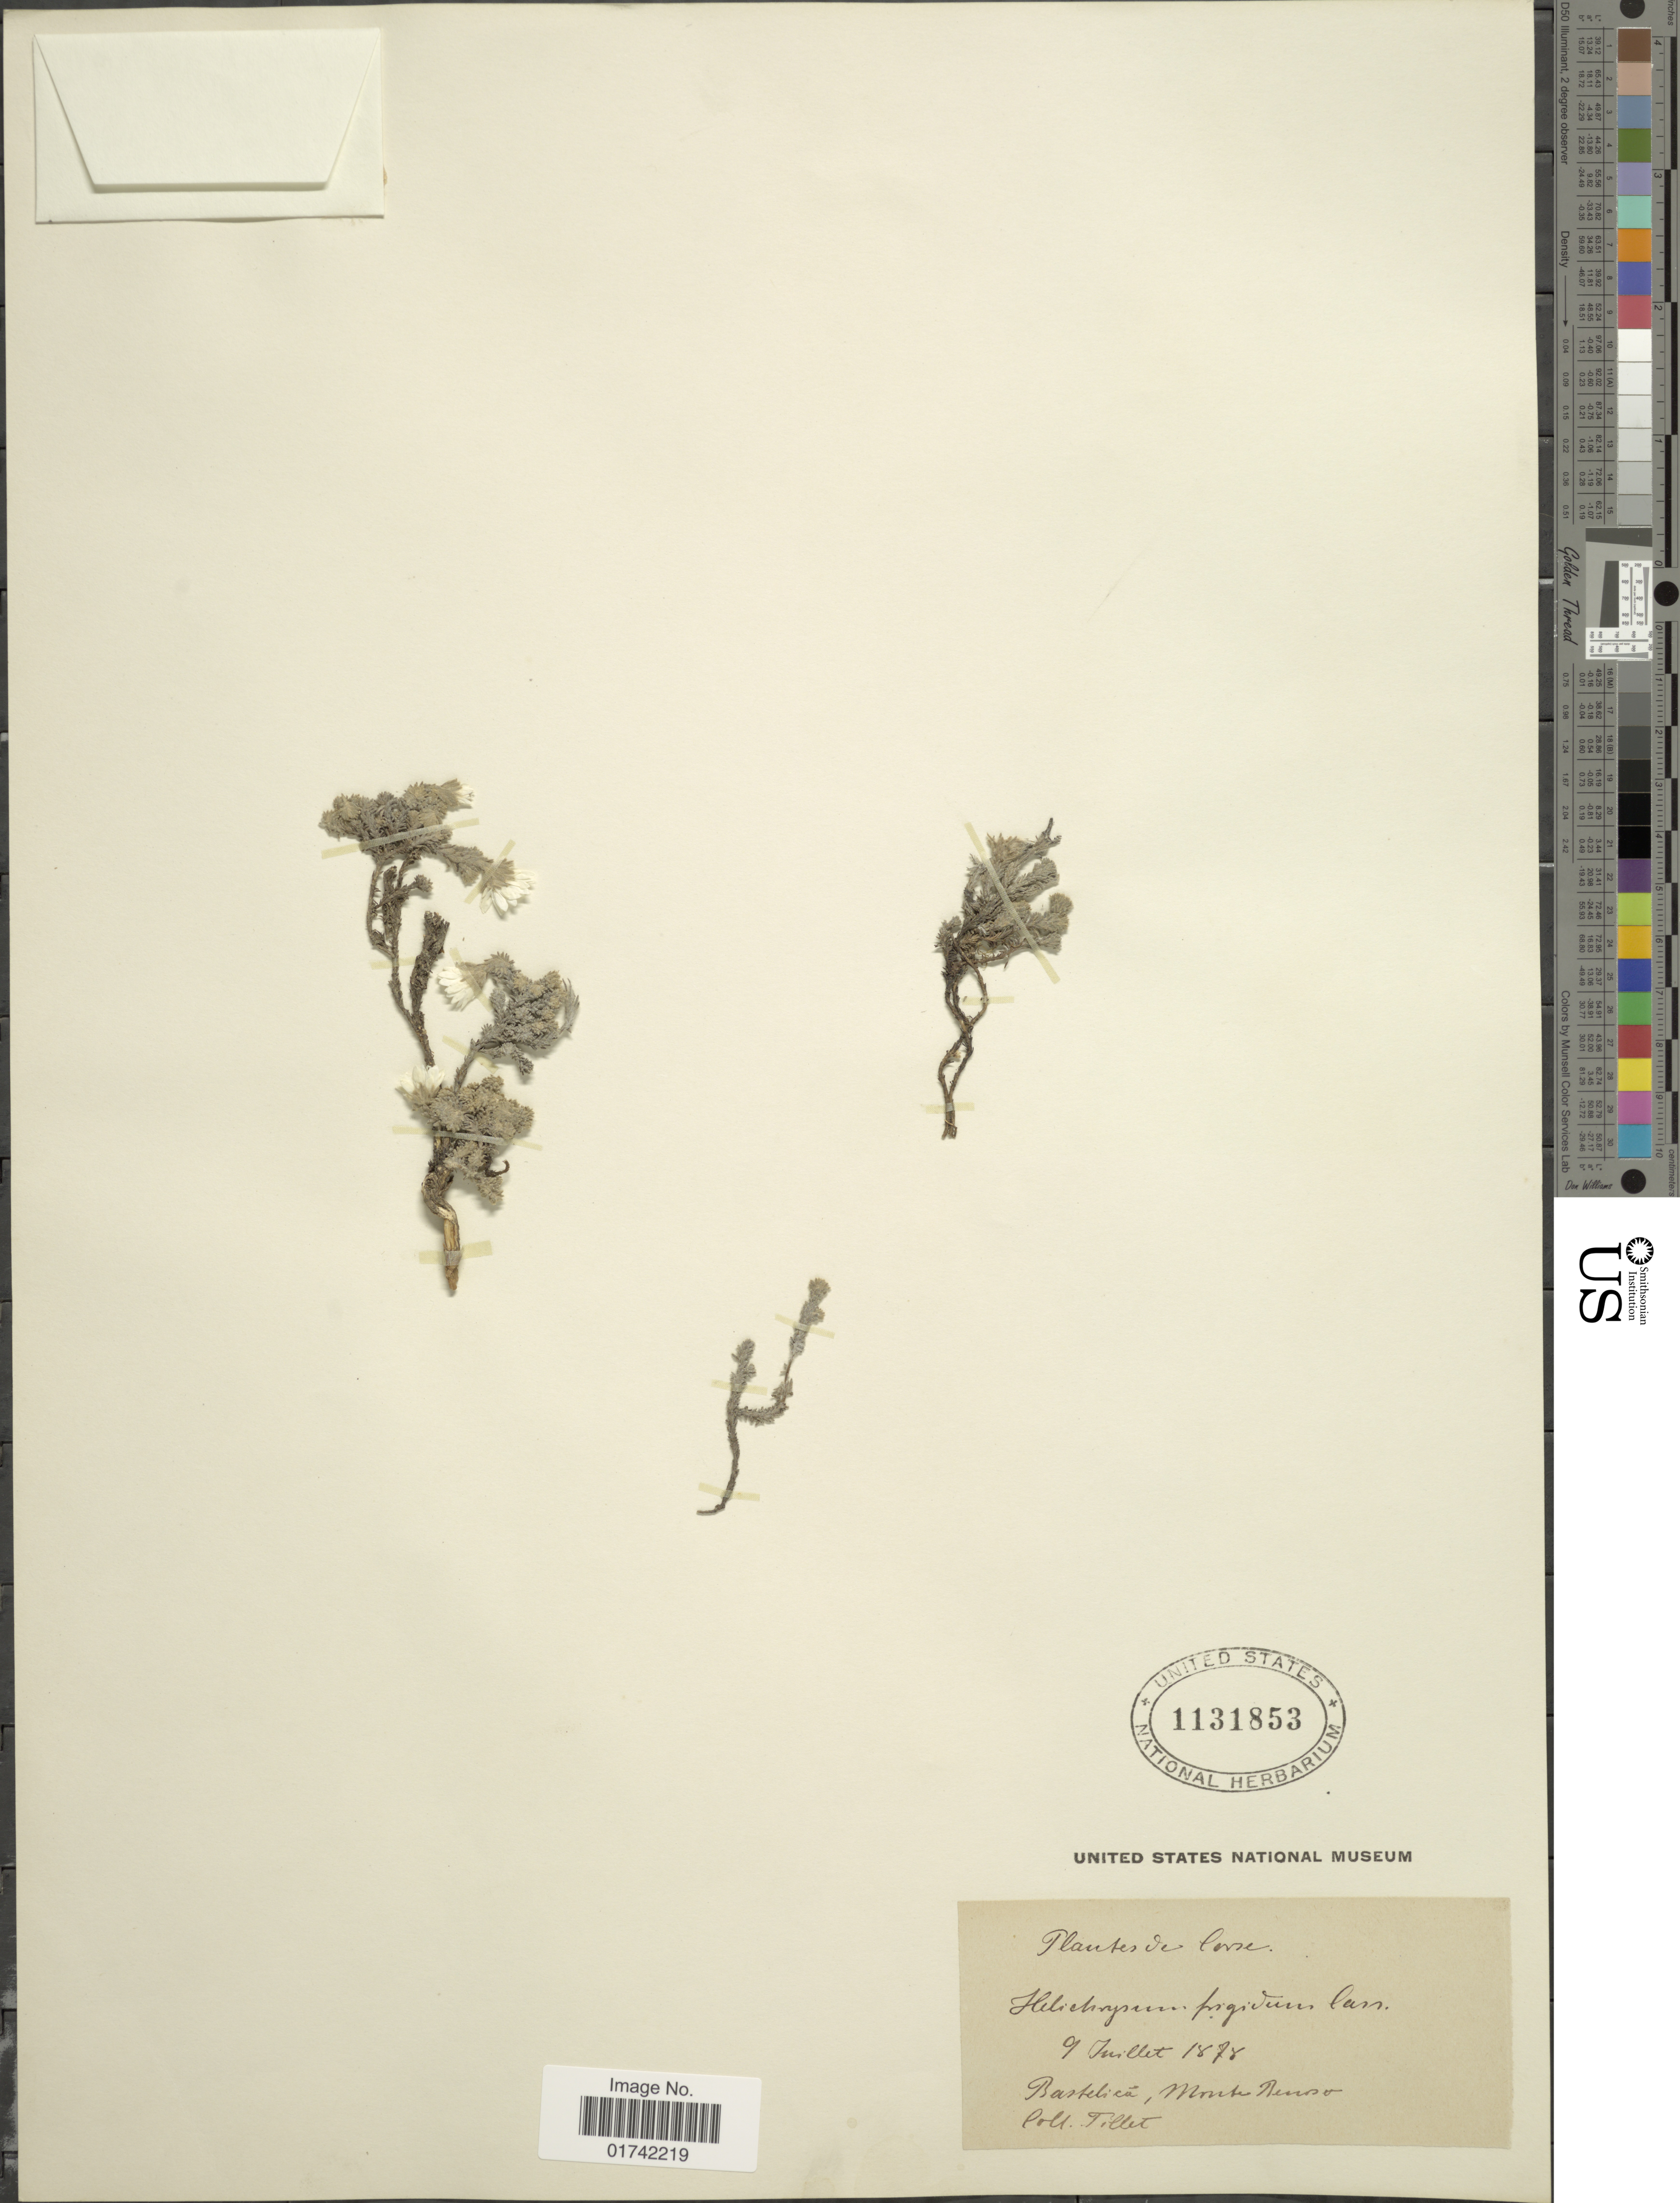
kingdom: Plantae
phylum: Tracheophyta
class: Magnoliopsida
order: Asterales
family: Asteraceae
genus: Helichrysum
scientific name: Helichrysum frigidum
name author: (Labill.) A. Cunn.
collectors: S. S. Tillett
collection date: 1878-07-09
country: France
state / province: Corsica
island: Corse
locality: Bastelica, Monte Reuso [interpreted]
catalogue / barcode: US 1131853